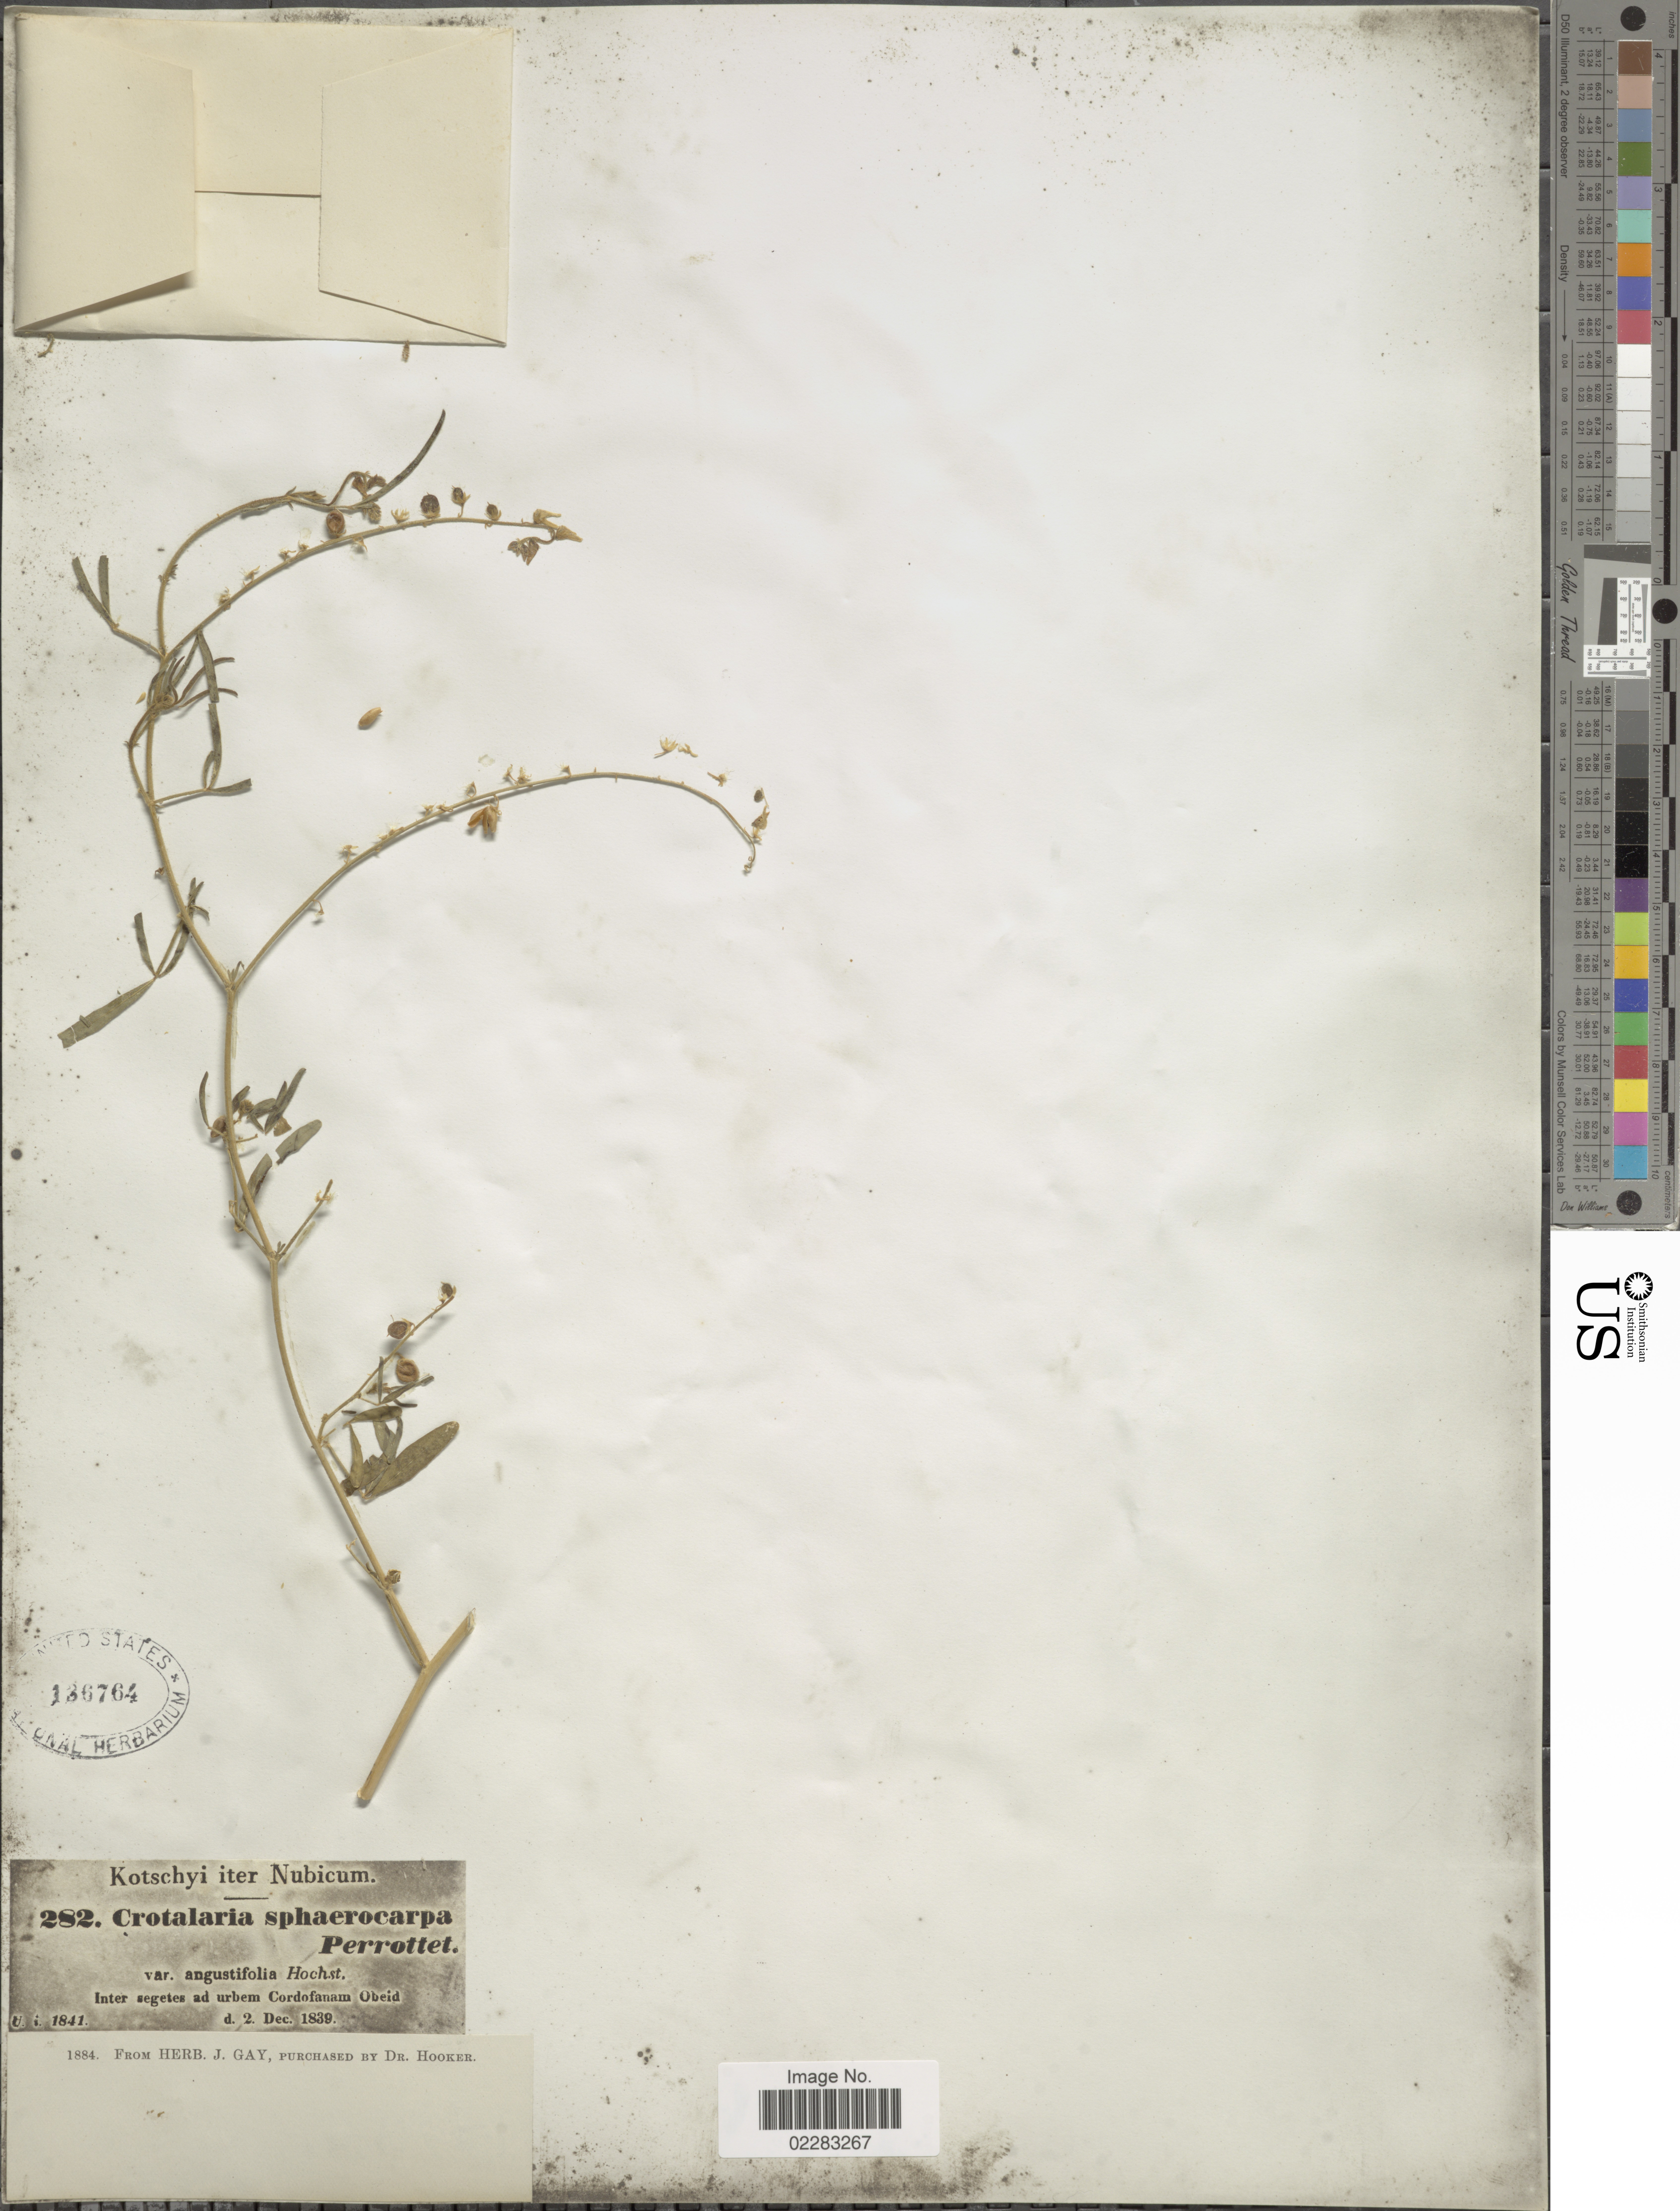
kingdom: Plantae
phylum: Tracheophyta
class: Magnoliopsida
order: Fabales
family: Fabaceae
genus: Crotalaria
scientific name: Crotalaria sphaerocarpa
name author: Perr. ex DC.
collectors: -. Kotschyi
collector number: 282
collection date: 1839-12-02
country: Sudan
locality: Iter Nubicum, inter segetes ad urbem Cordofanam Obeid.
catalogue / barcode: US 136764